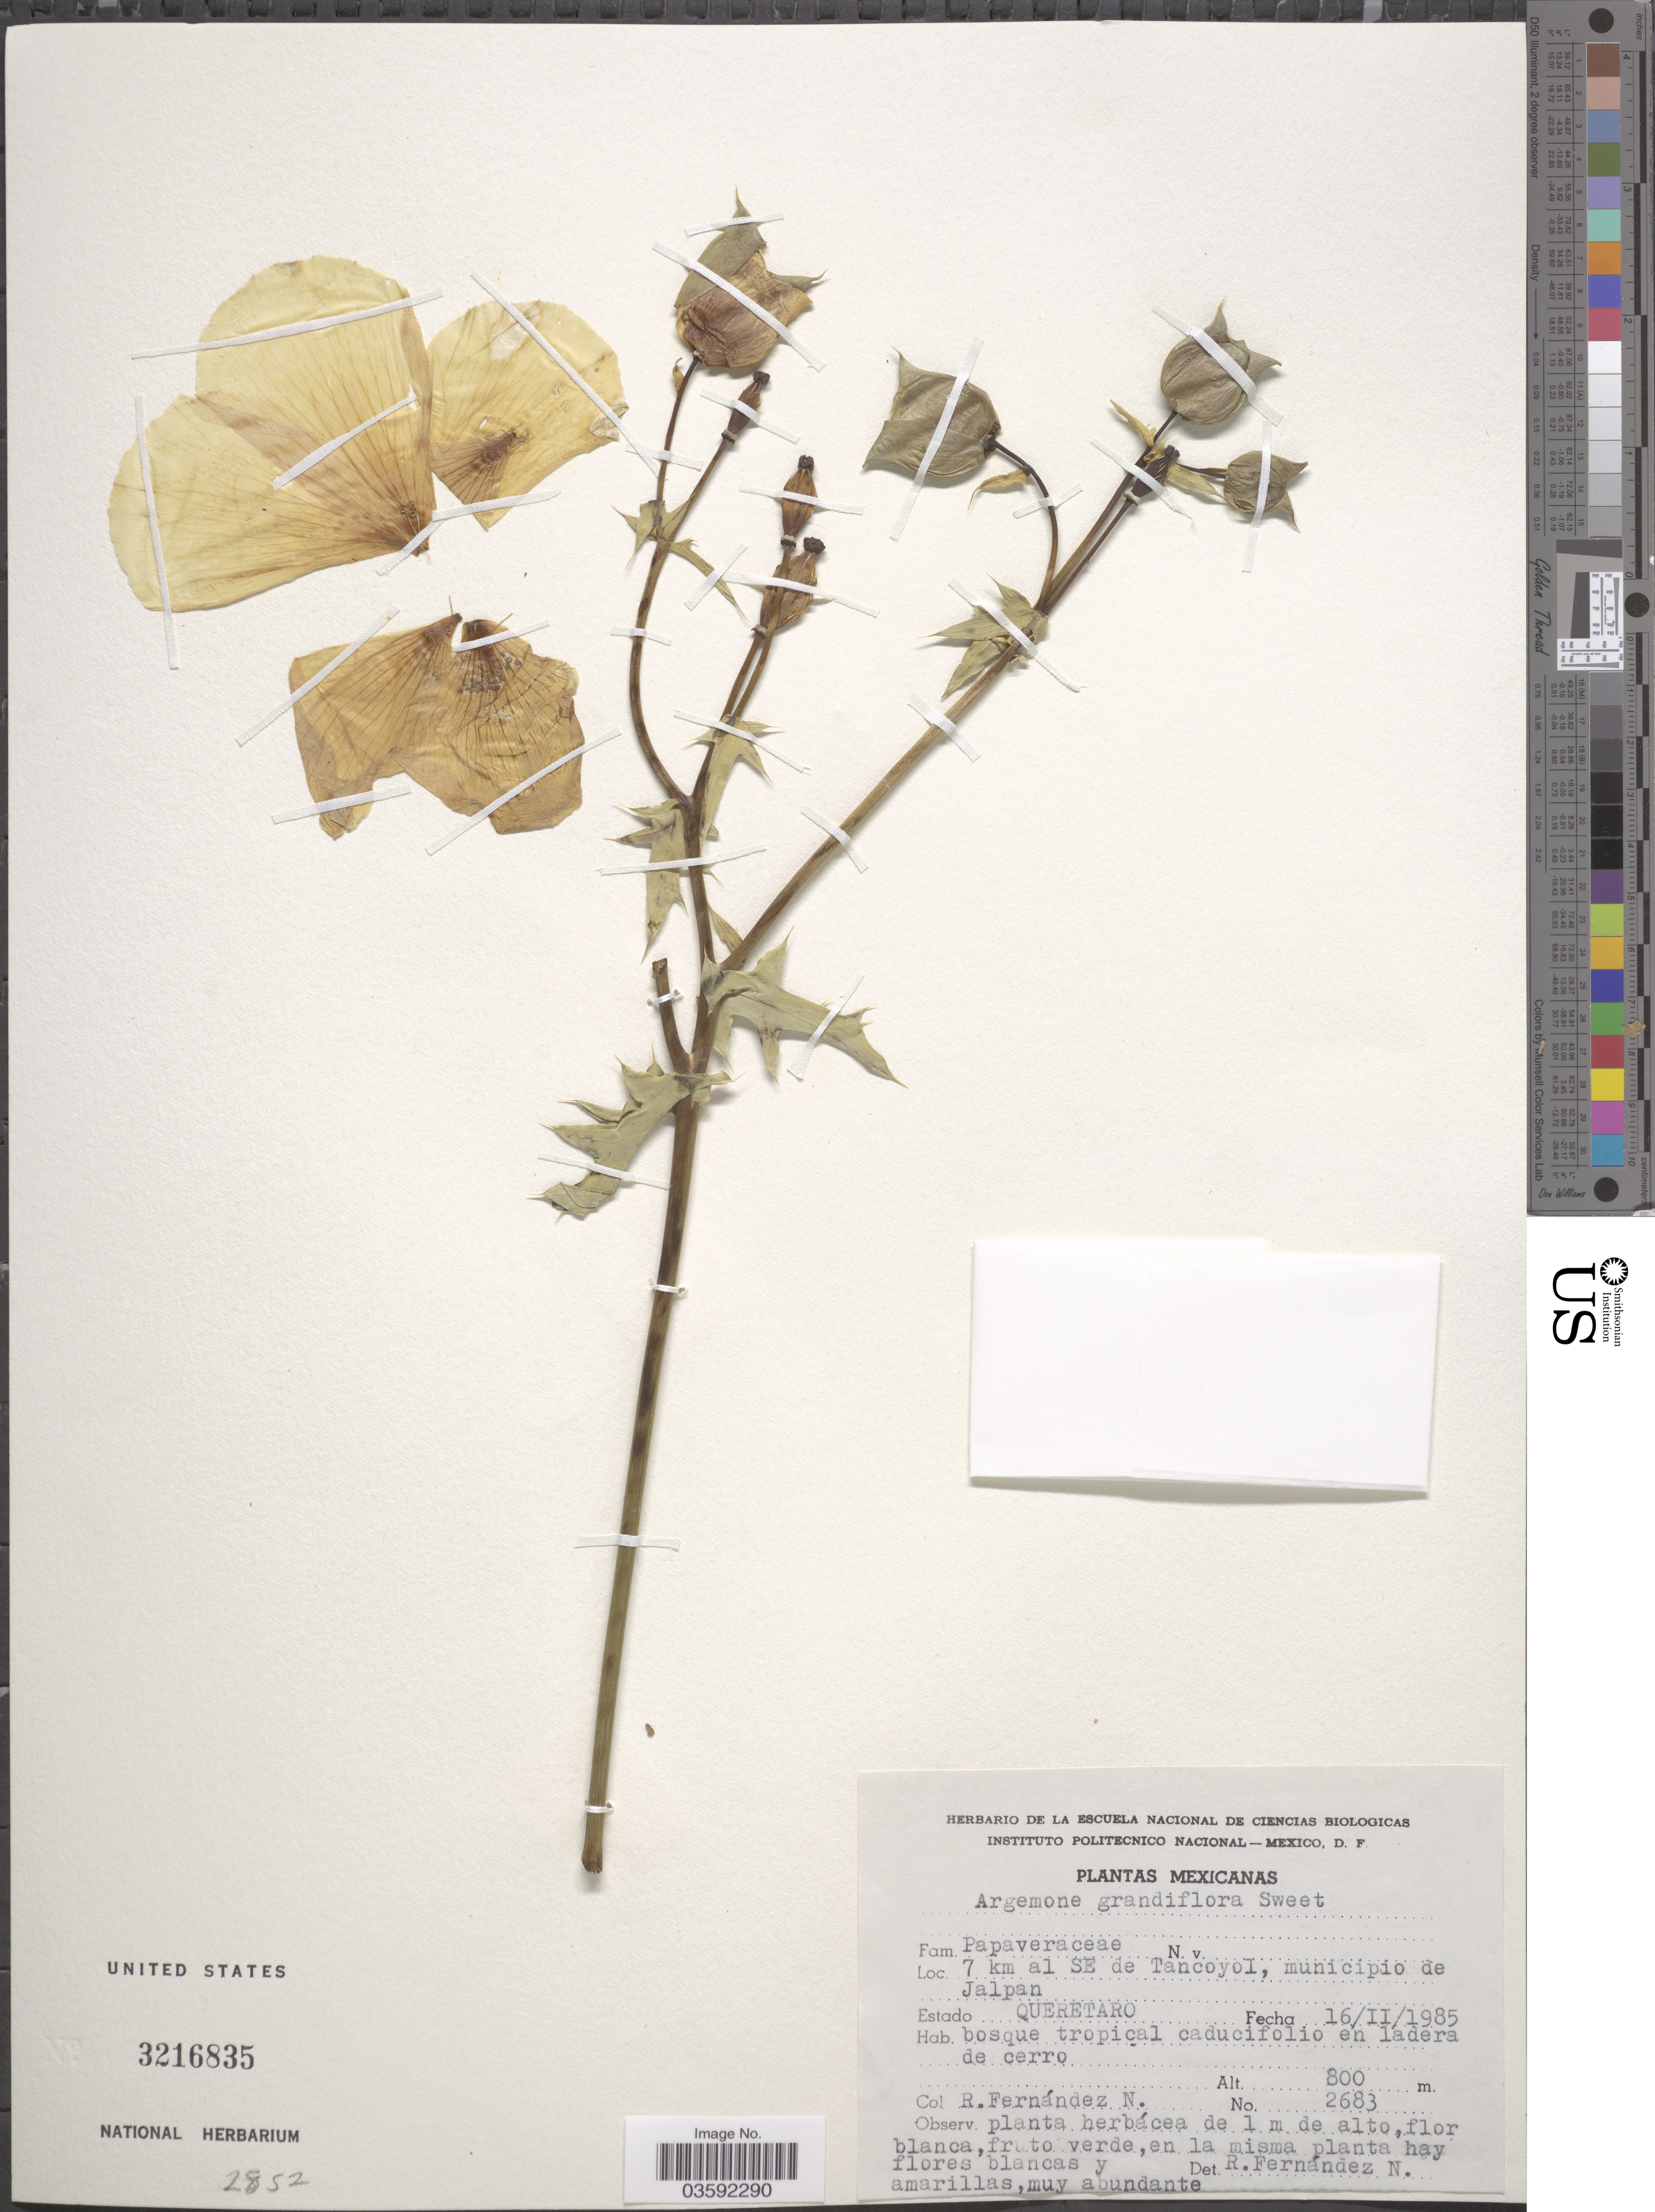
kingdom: Plantae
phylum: Tracheophyta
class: Magnoliopsida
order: Ranunculales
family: Papaveraceae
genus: Argemone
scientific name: Argemone grandiflora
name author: Sweet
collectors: R. Fernández Nava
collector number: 2683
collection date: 1985-02-16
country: Mexico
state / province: Querétaro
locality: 7 km al SE de Tancoyol, municipio de Jalpan.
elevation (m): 800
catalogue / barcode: US 3216835